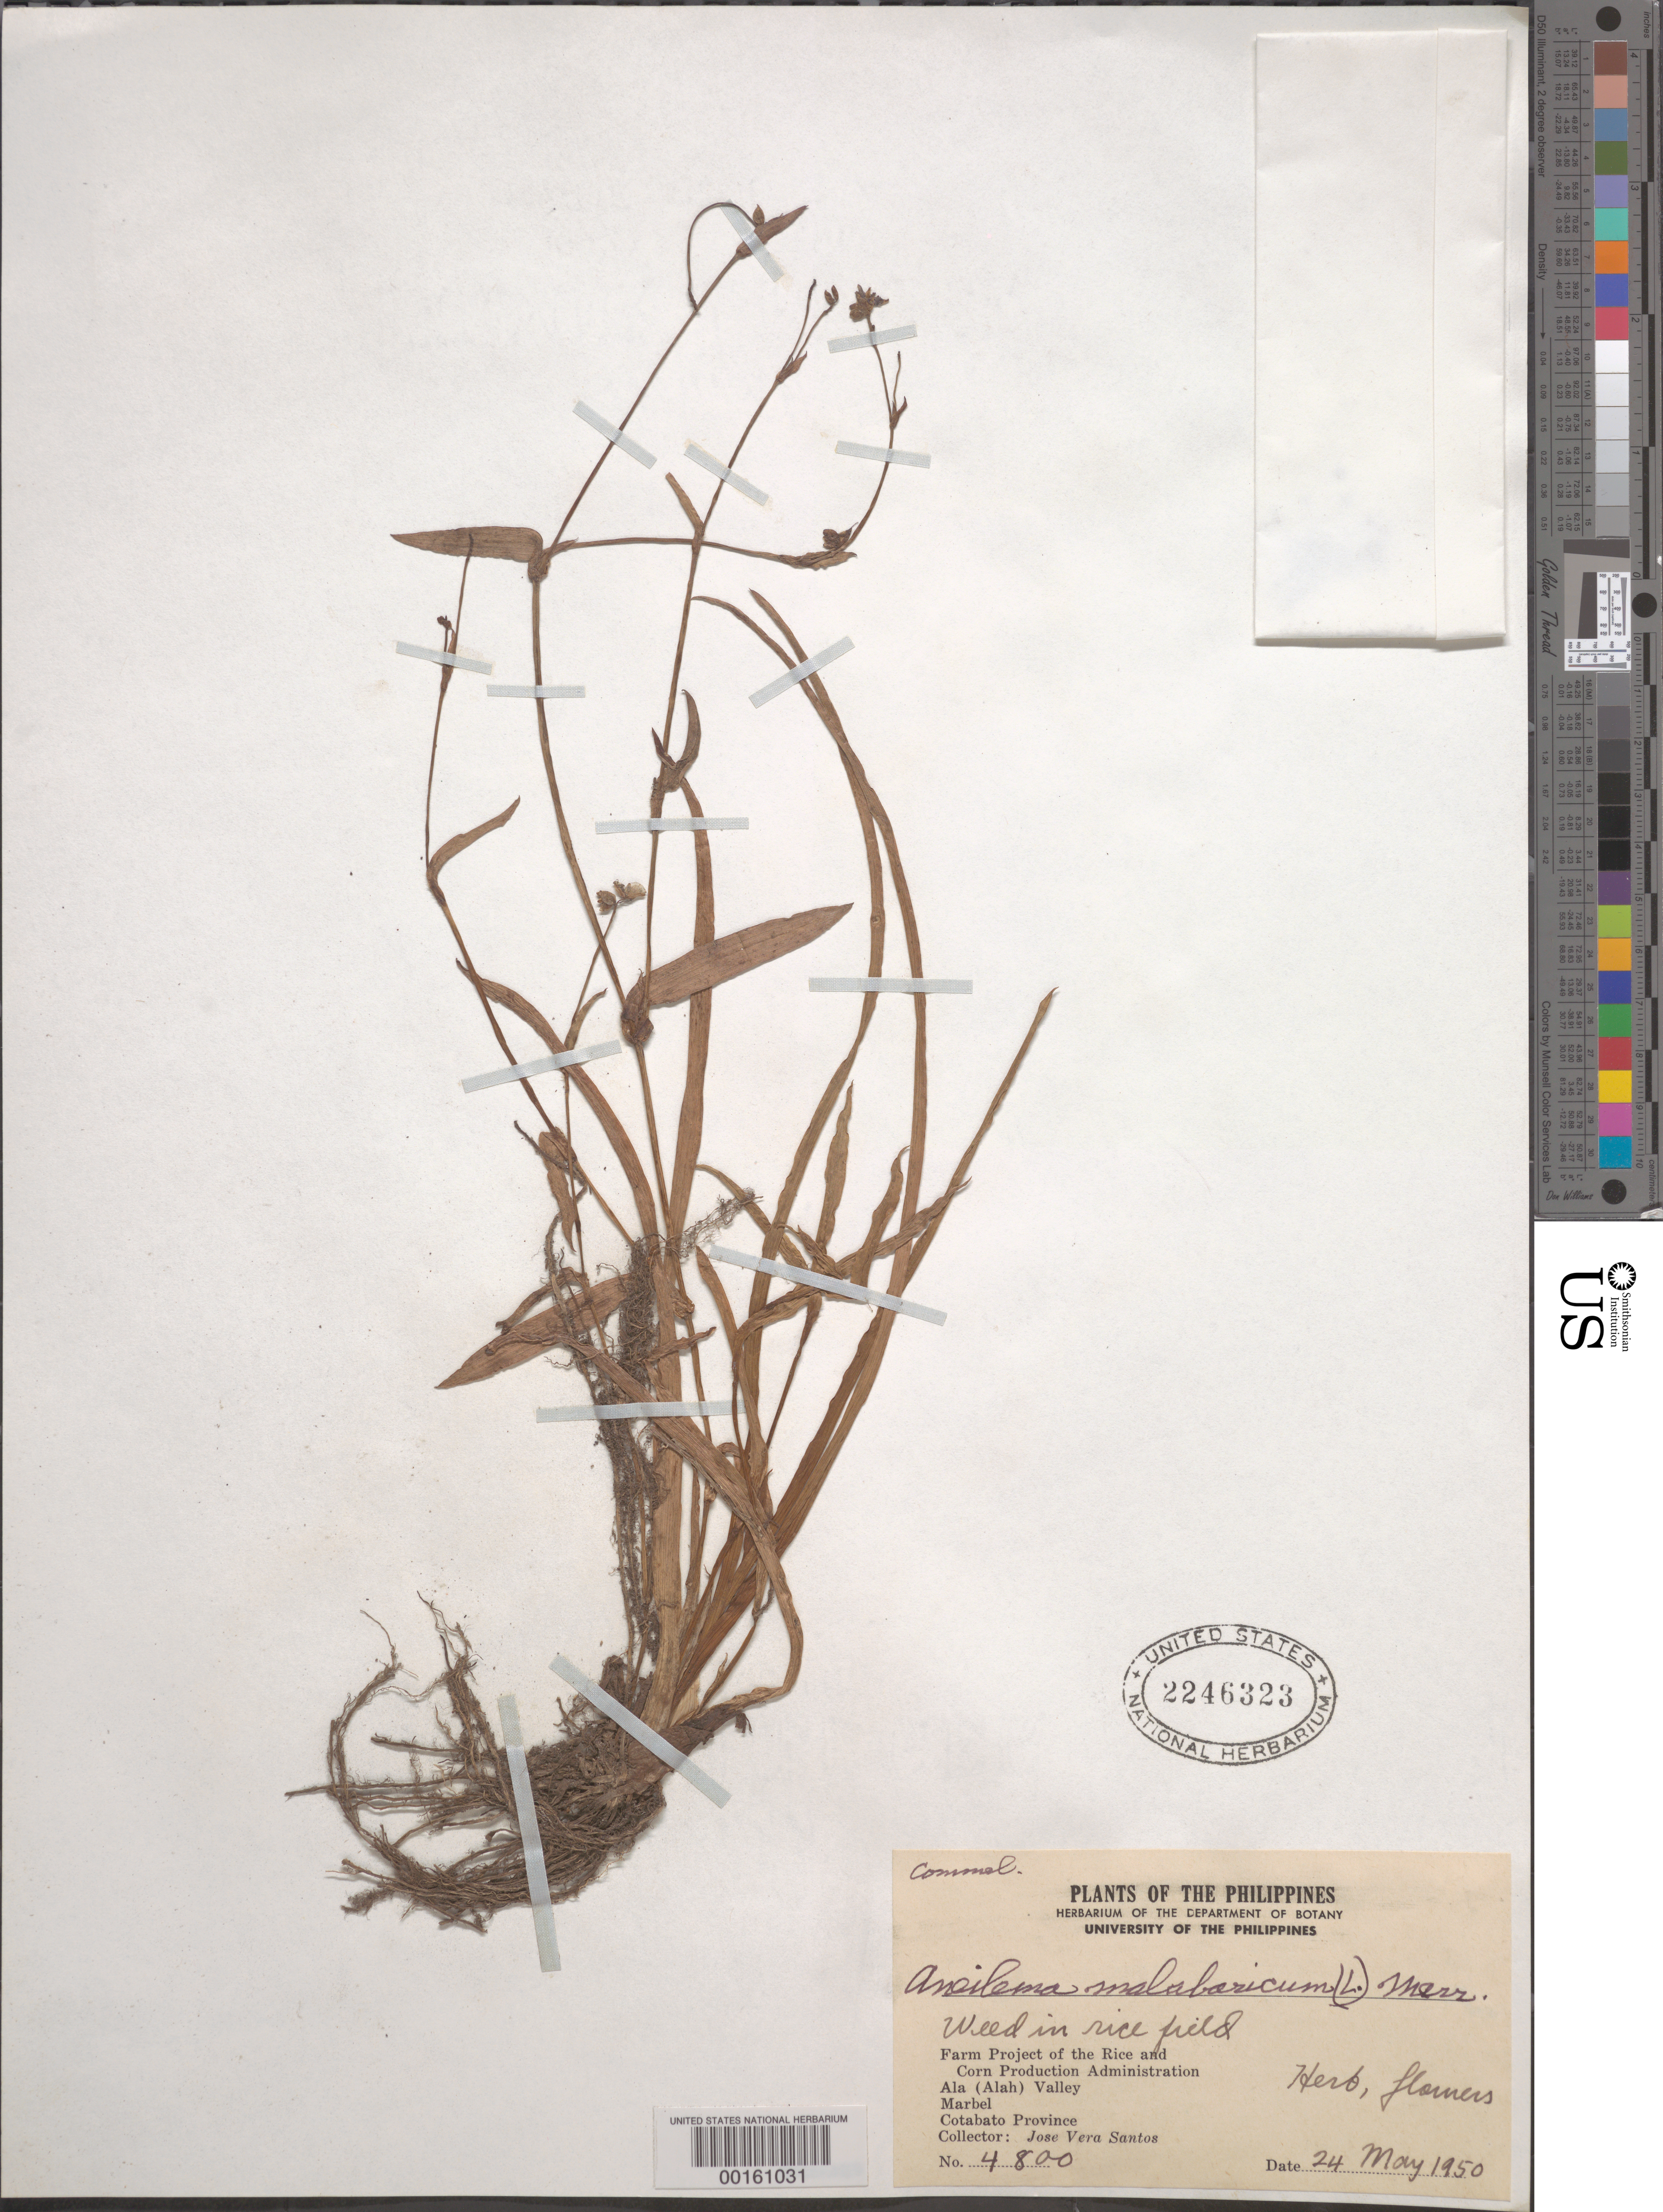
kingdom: Plantae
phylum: Tracheophyta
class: Liliopsida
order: Commelinales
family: Commelinaceae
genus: Murdannia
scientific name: Murdannia nudiflora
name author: (L.) Brenan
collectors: J. Santos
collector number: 4800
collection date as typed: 24 May 1950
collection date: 1950-05-24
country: Philippines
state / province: Soccsksargen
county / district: South Cotabato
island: Mindanao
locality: Marbel; ala valley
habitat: Rice field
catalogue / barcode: US 2246323